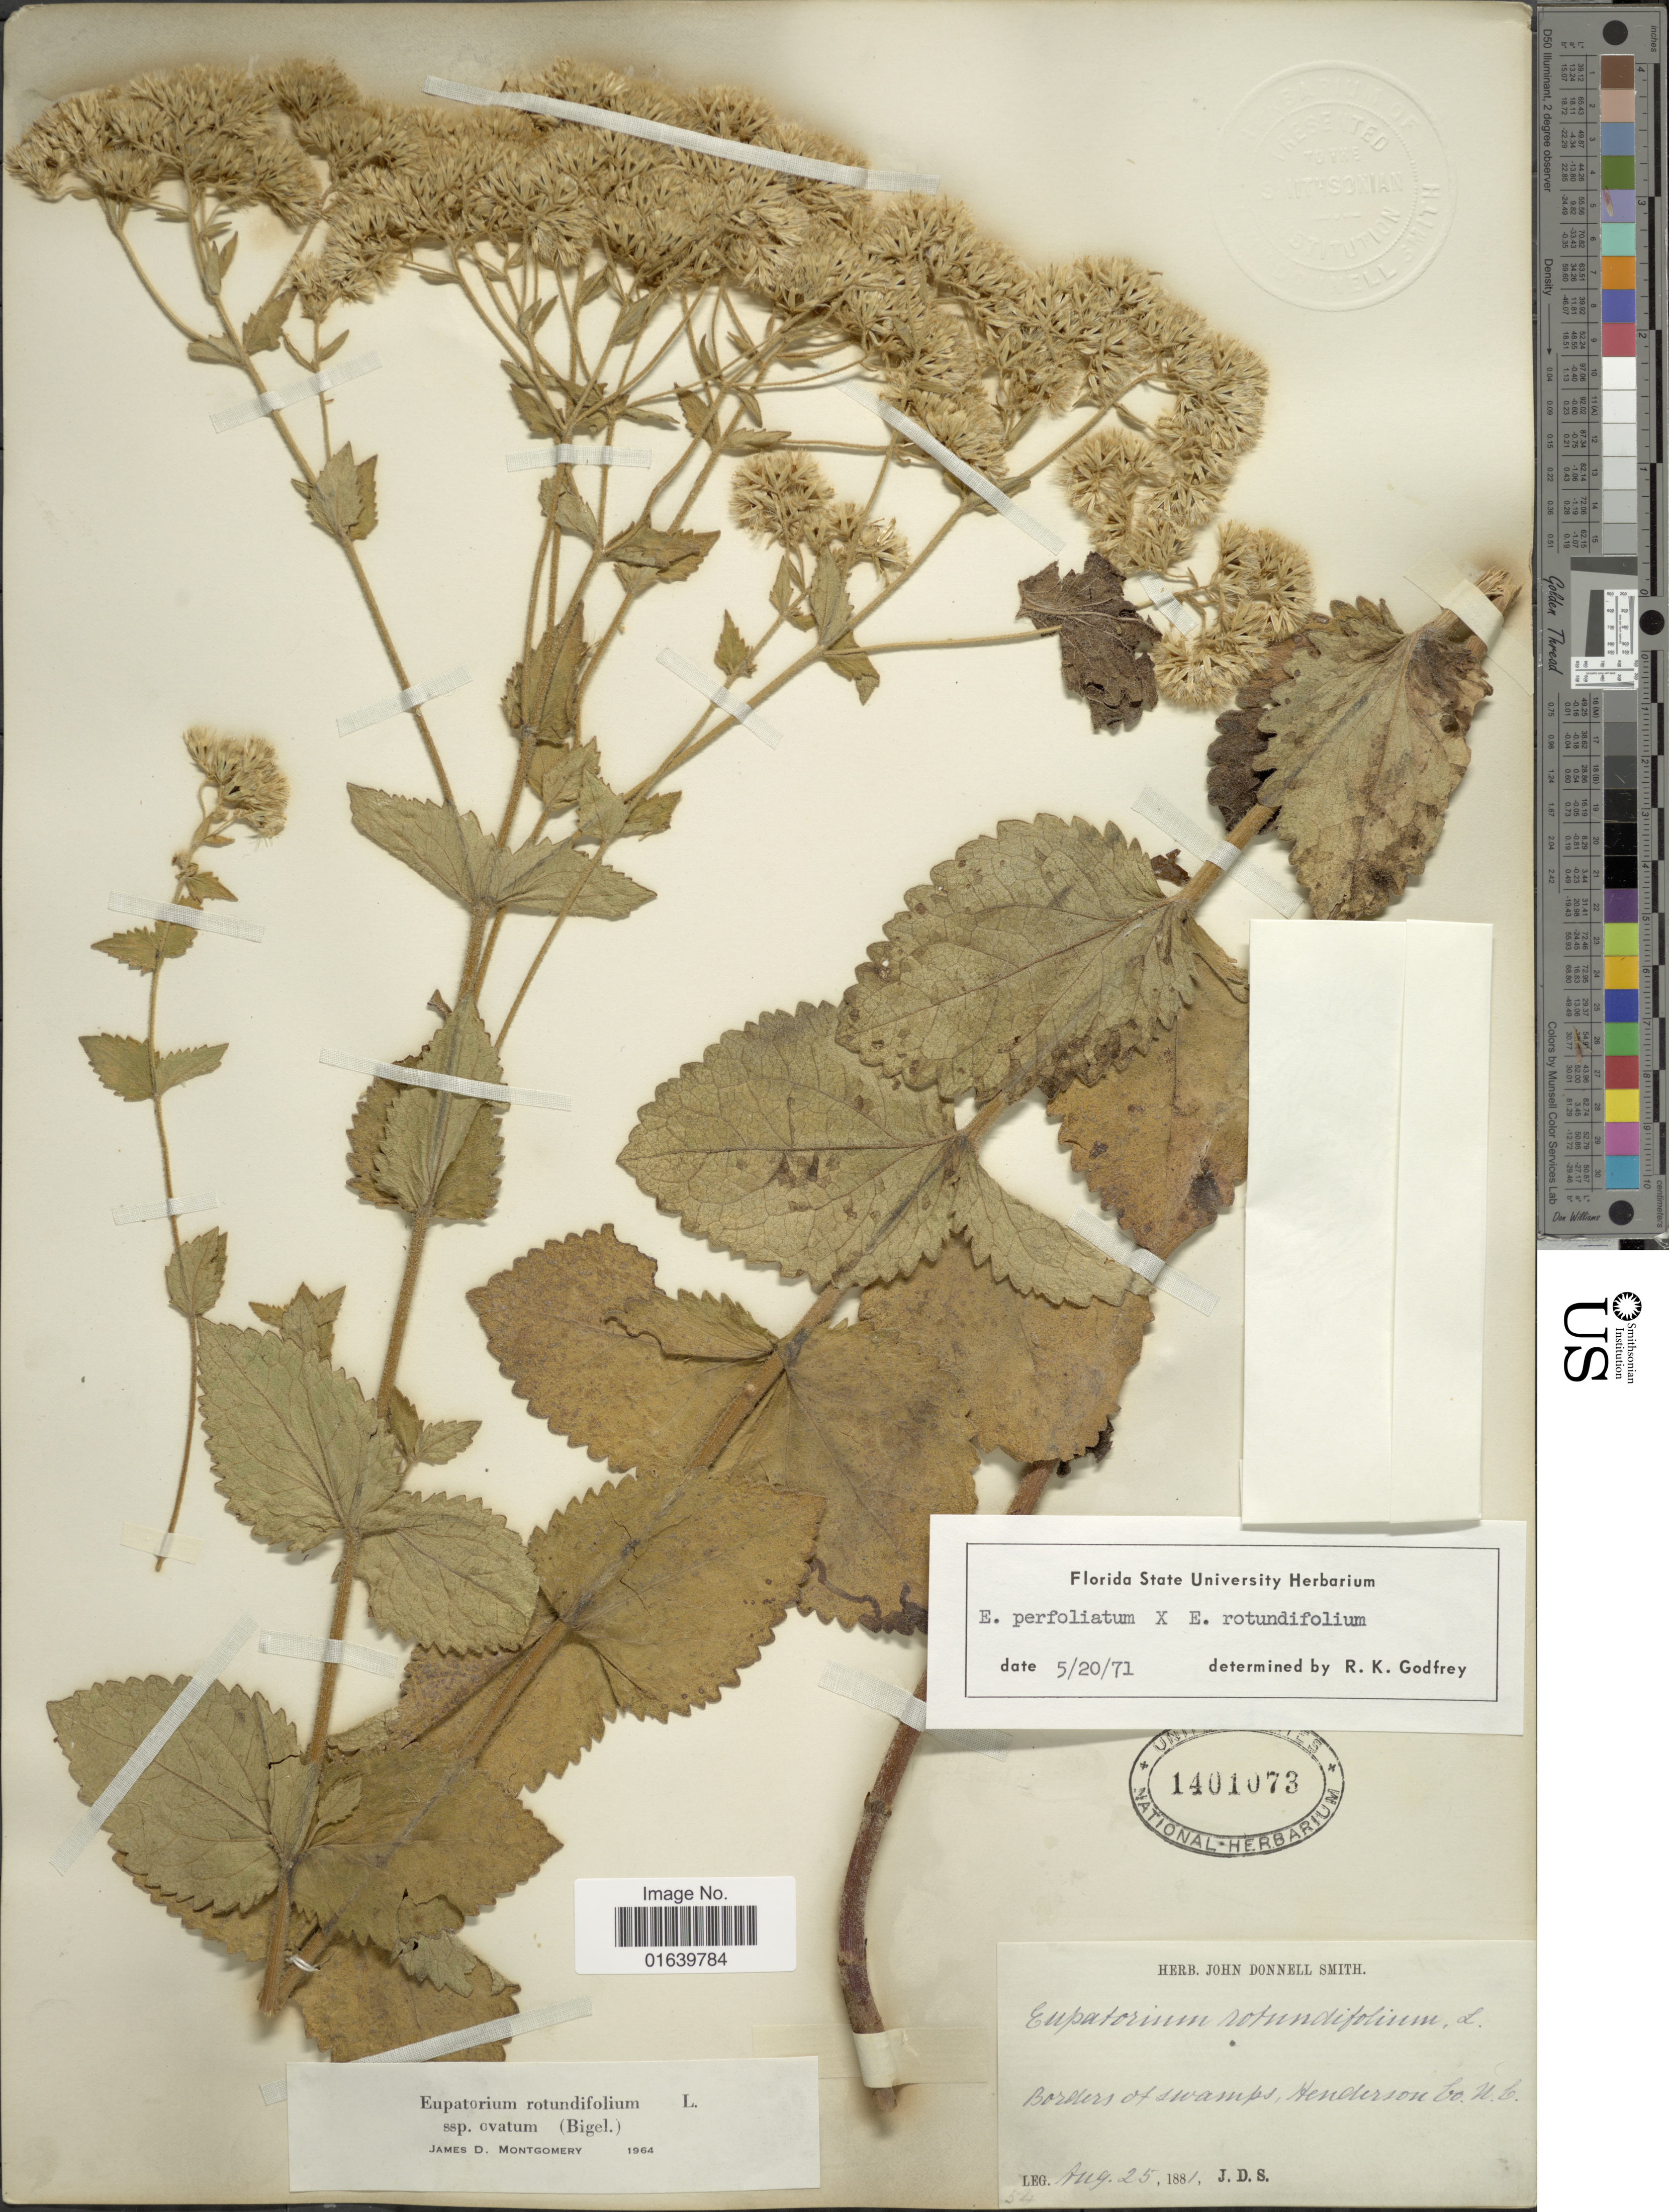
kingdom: Plantae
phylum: Tracheophyta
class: Magnoliopsida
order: Asterales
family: Asteraceae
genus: Eupatorium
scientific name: Eupatorium perfoliatum x E. rotundifolium L.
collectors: J. Donnell Smith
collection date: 1881-08-25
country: United States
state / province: North Carolina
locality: Borders of swamps, Henderson Co.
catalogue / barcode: US 1401073